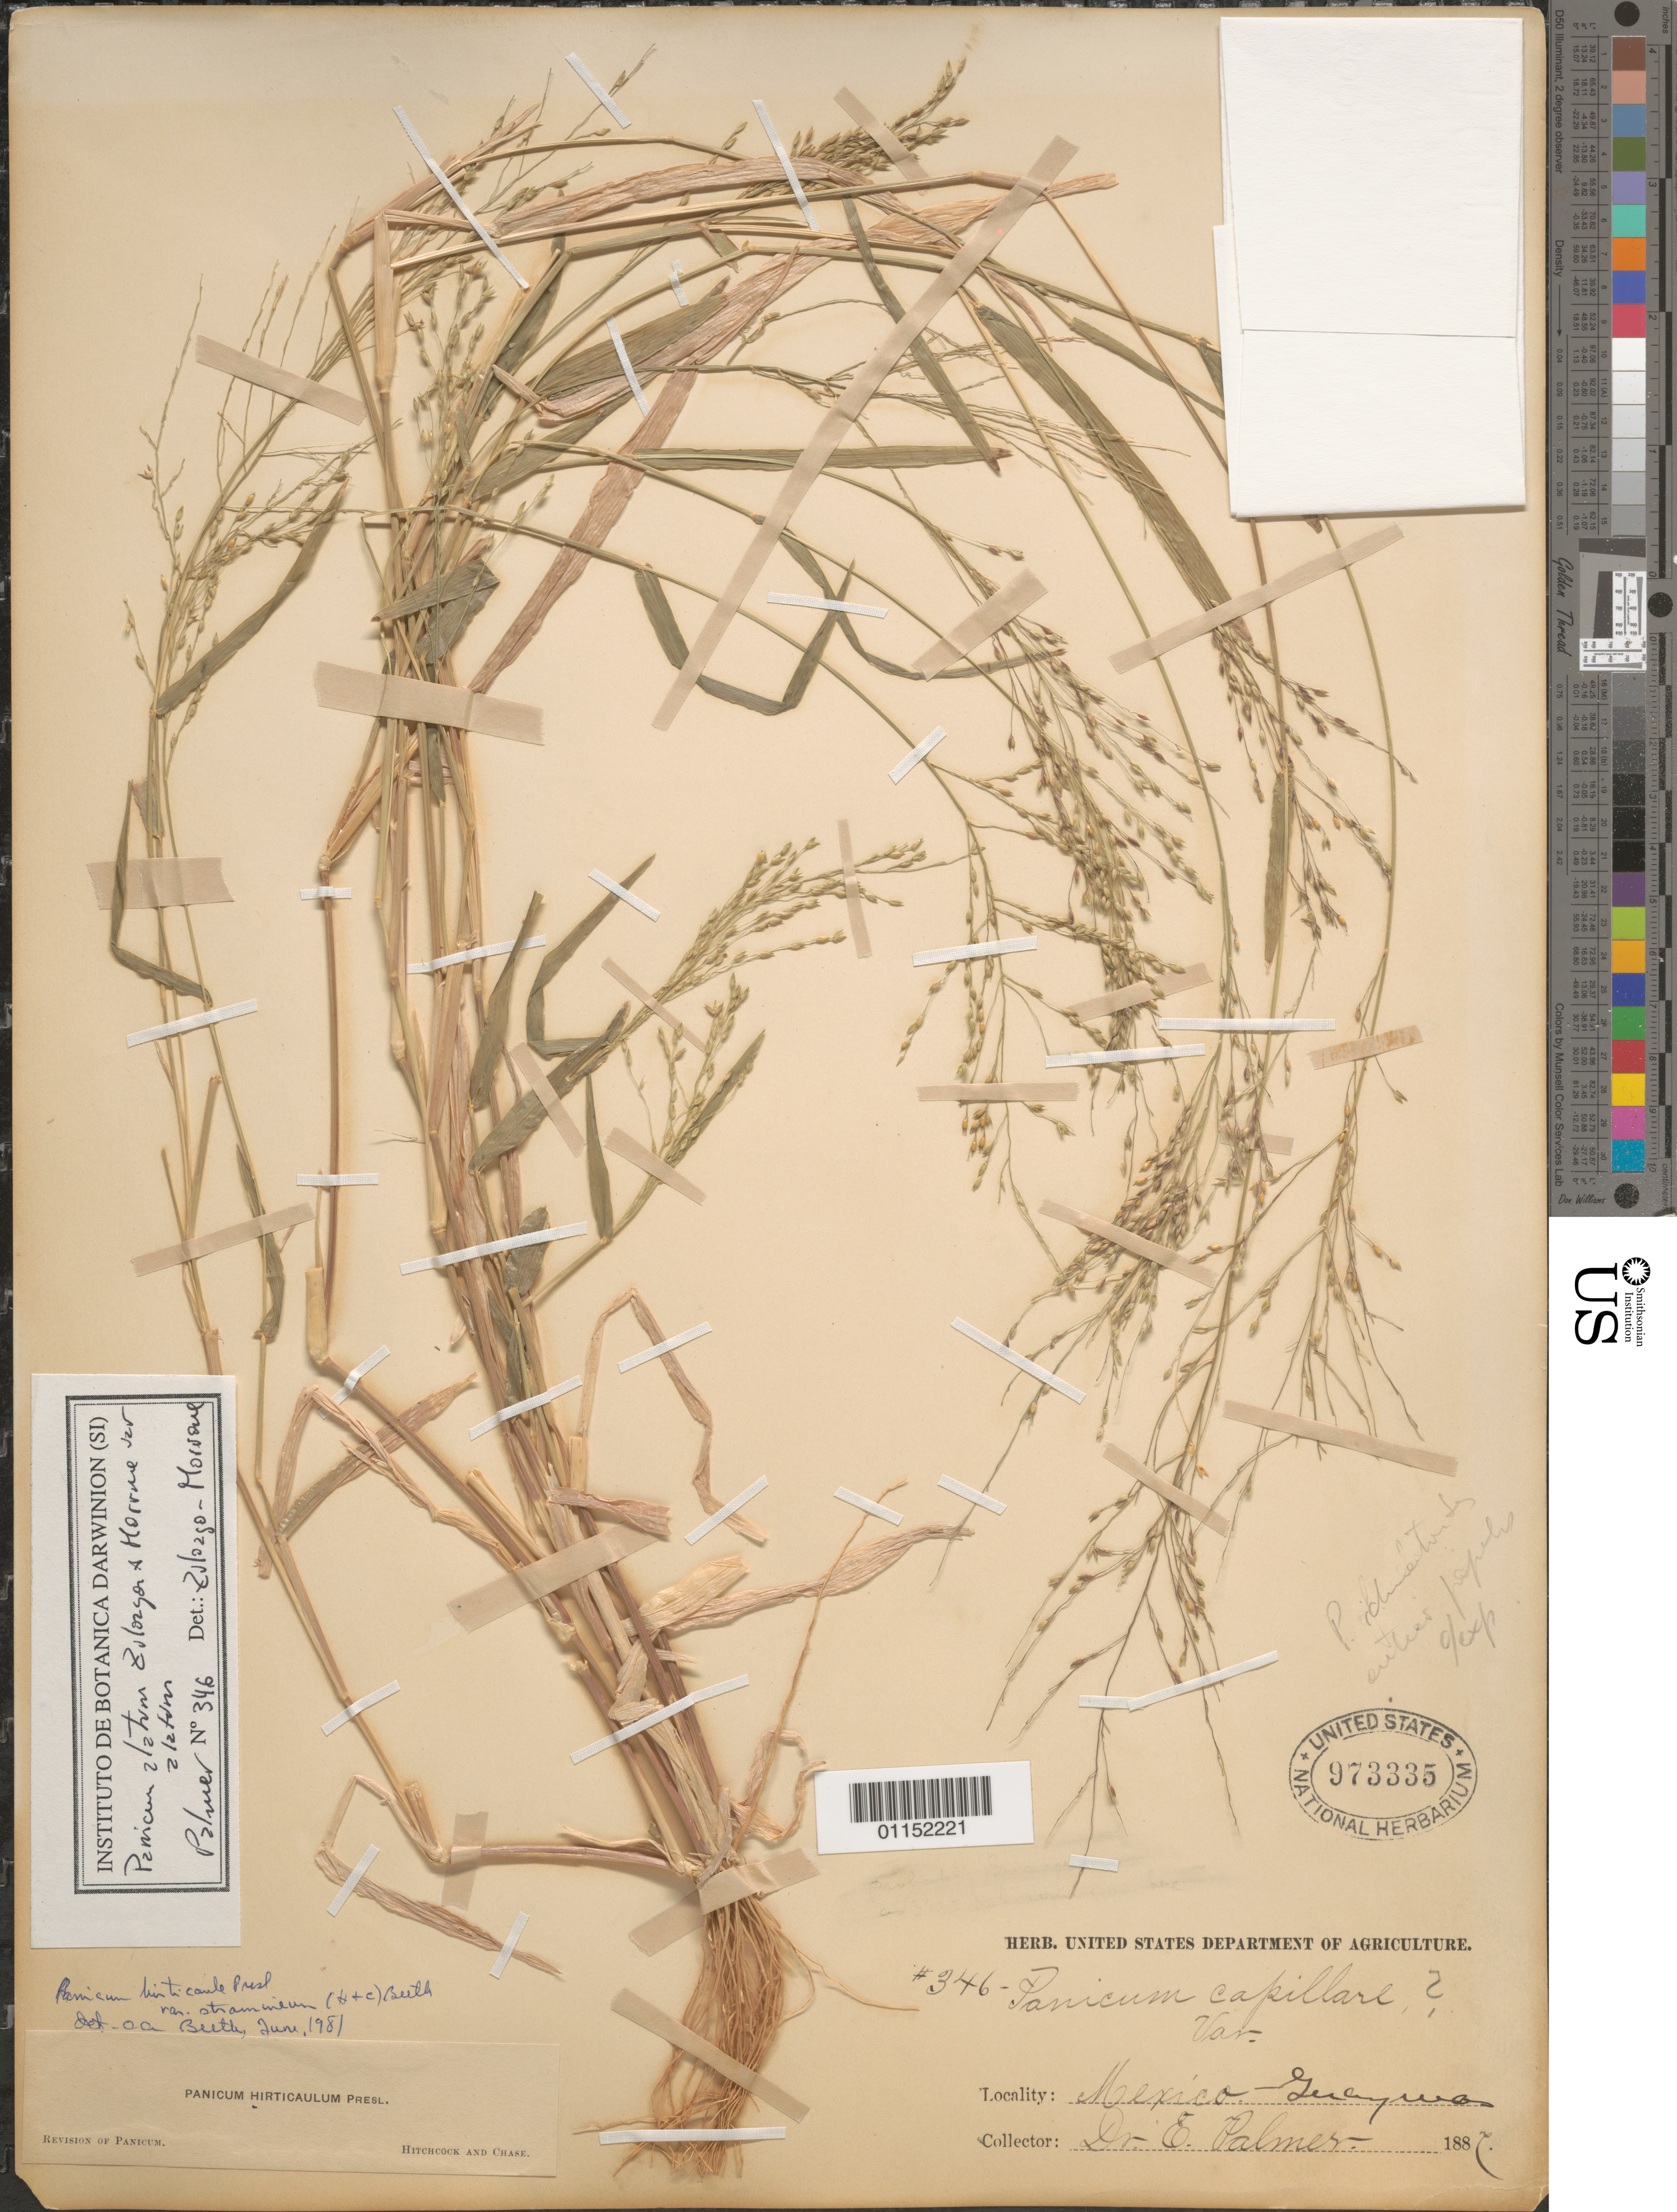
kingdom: Plantae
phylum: Tracheophyta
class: Liliopsida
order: Poales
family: Poaceae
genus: Panicum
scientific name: Panicum elatum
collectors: E. Palmer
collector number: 346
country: Mexico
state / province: Guerrero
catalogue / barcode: US 973335